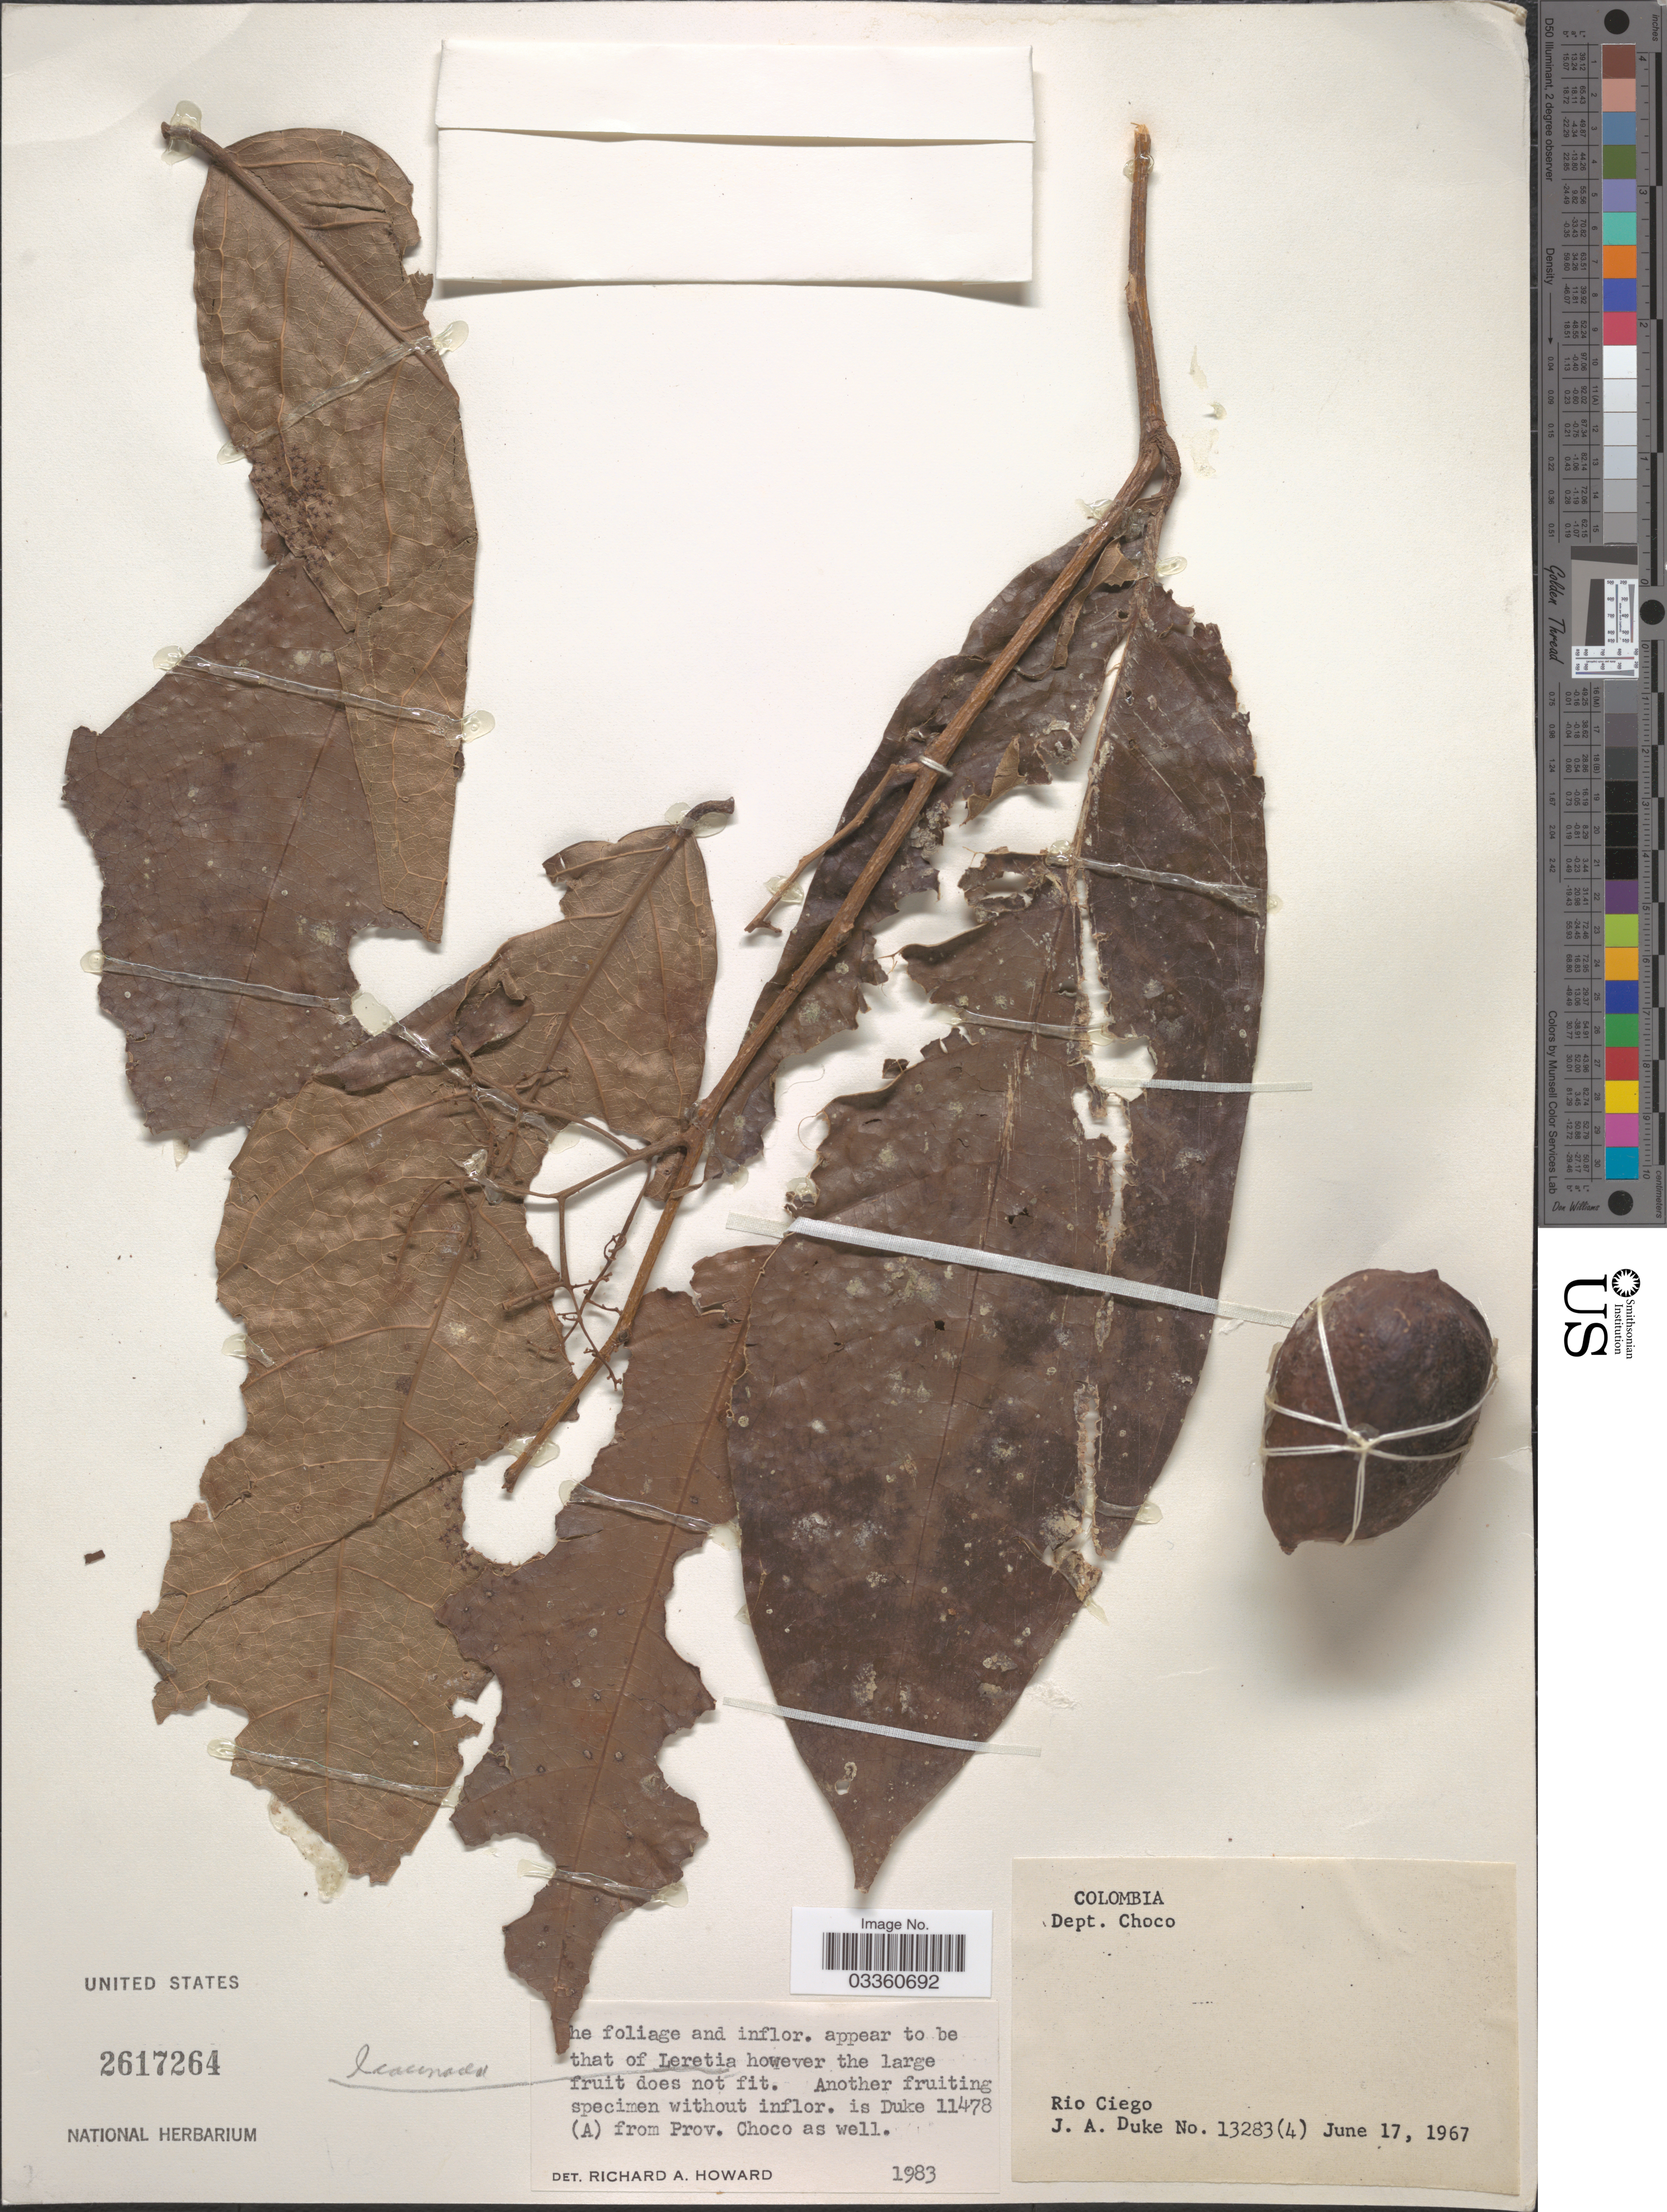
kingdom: Plantae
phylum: Tracheophyta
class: Magnoliopsida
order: Icacinales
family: Icacinaceae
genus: Leretia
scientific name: Leretia sp.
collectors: J. A. Duke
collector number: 13283(4)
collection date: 1967-06-17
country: Colombia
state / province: Chocó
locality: Dept. Choco, Rio Ciego.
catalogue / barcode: US 2617264